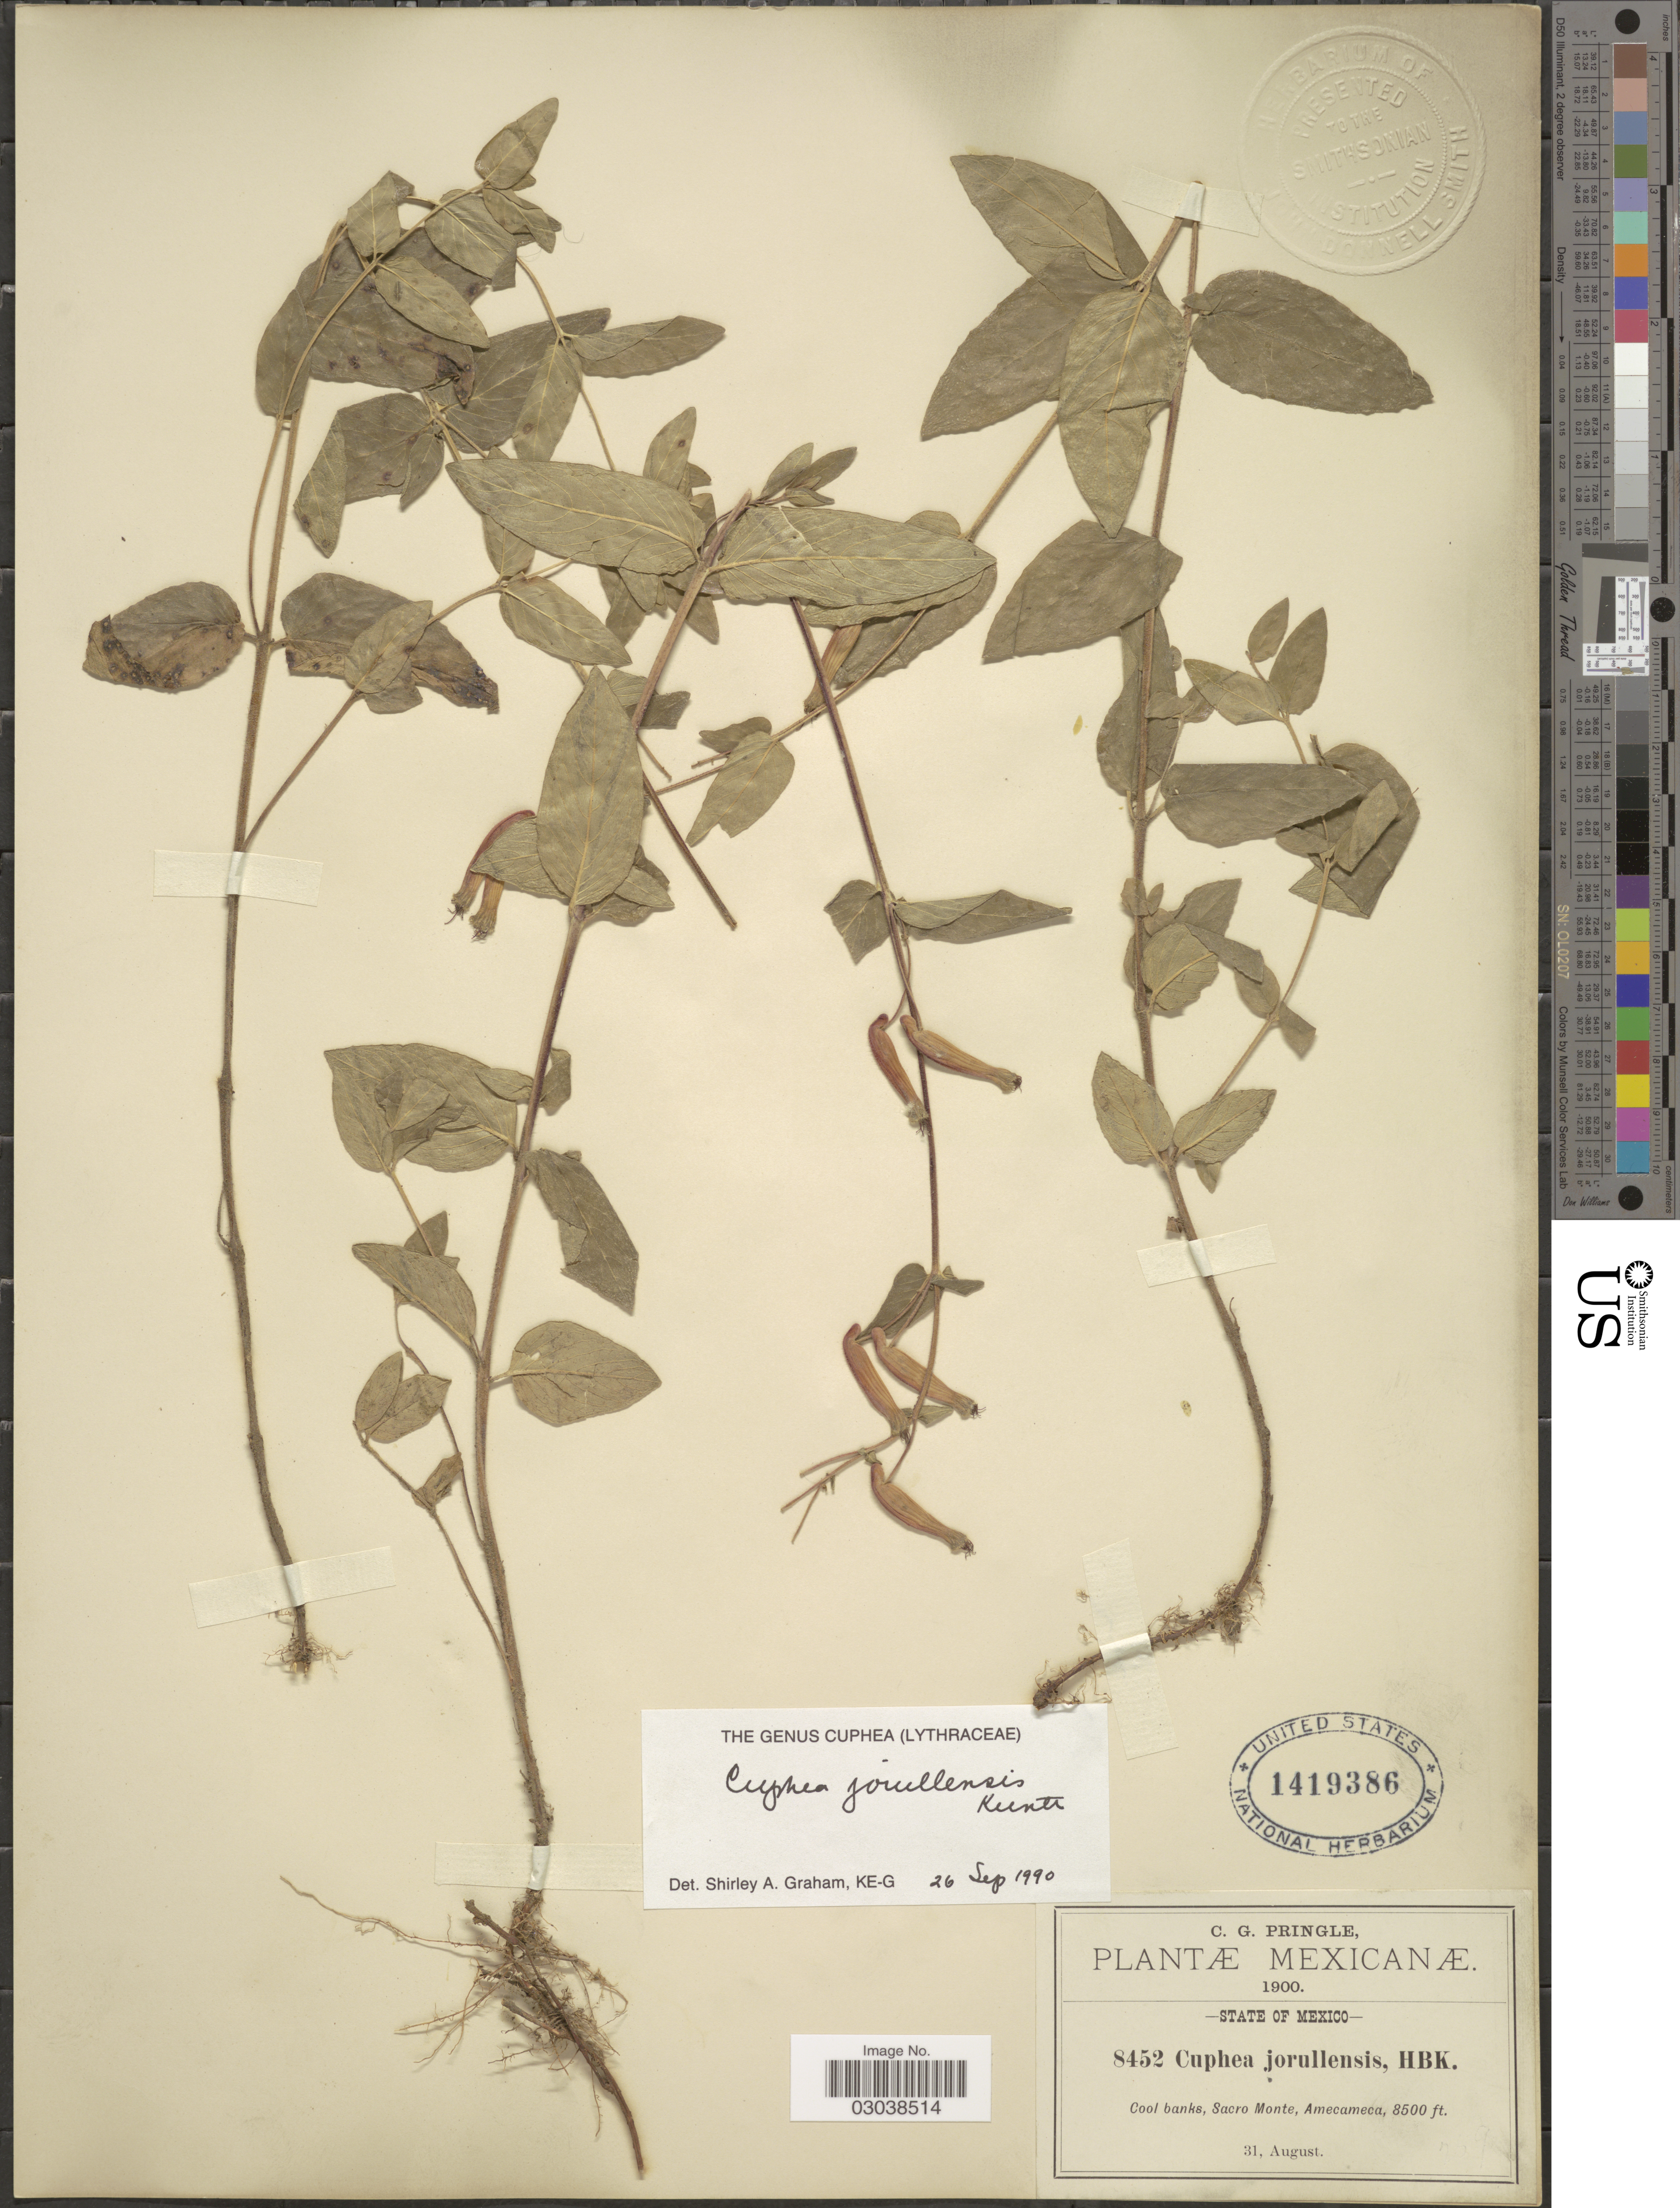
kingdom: Plantae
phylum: Tracheophyta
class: Magnoliopsida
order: Myrtales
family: Lythraceae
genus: Cuphea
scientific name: Cuphea jorullensis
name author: Kunth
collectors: C. G. Pringle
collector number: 8452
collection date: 1900-08-31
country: Mexico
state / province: México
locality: Cool banks, Sacro Monte, Amecameca.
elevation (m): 2591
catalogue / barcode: US 1419386